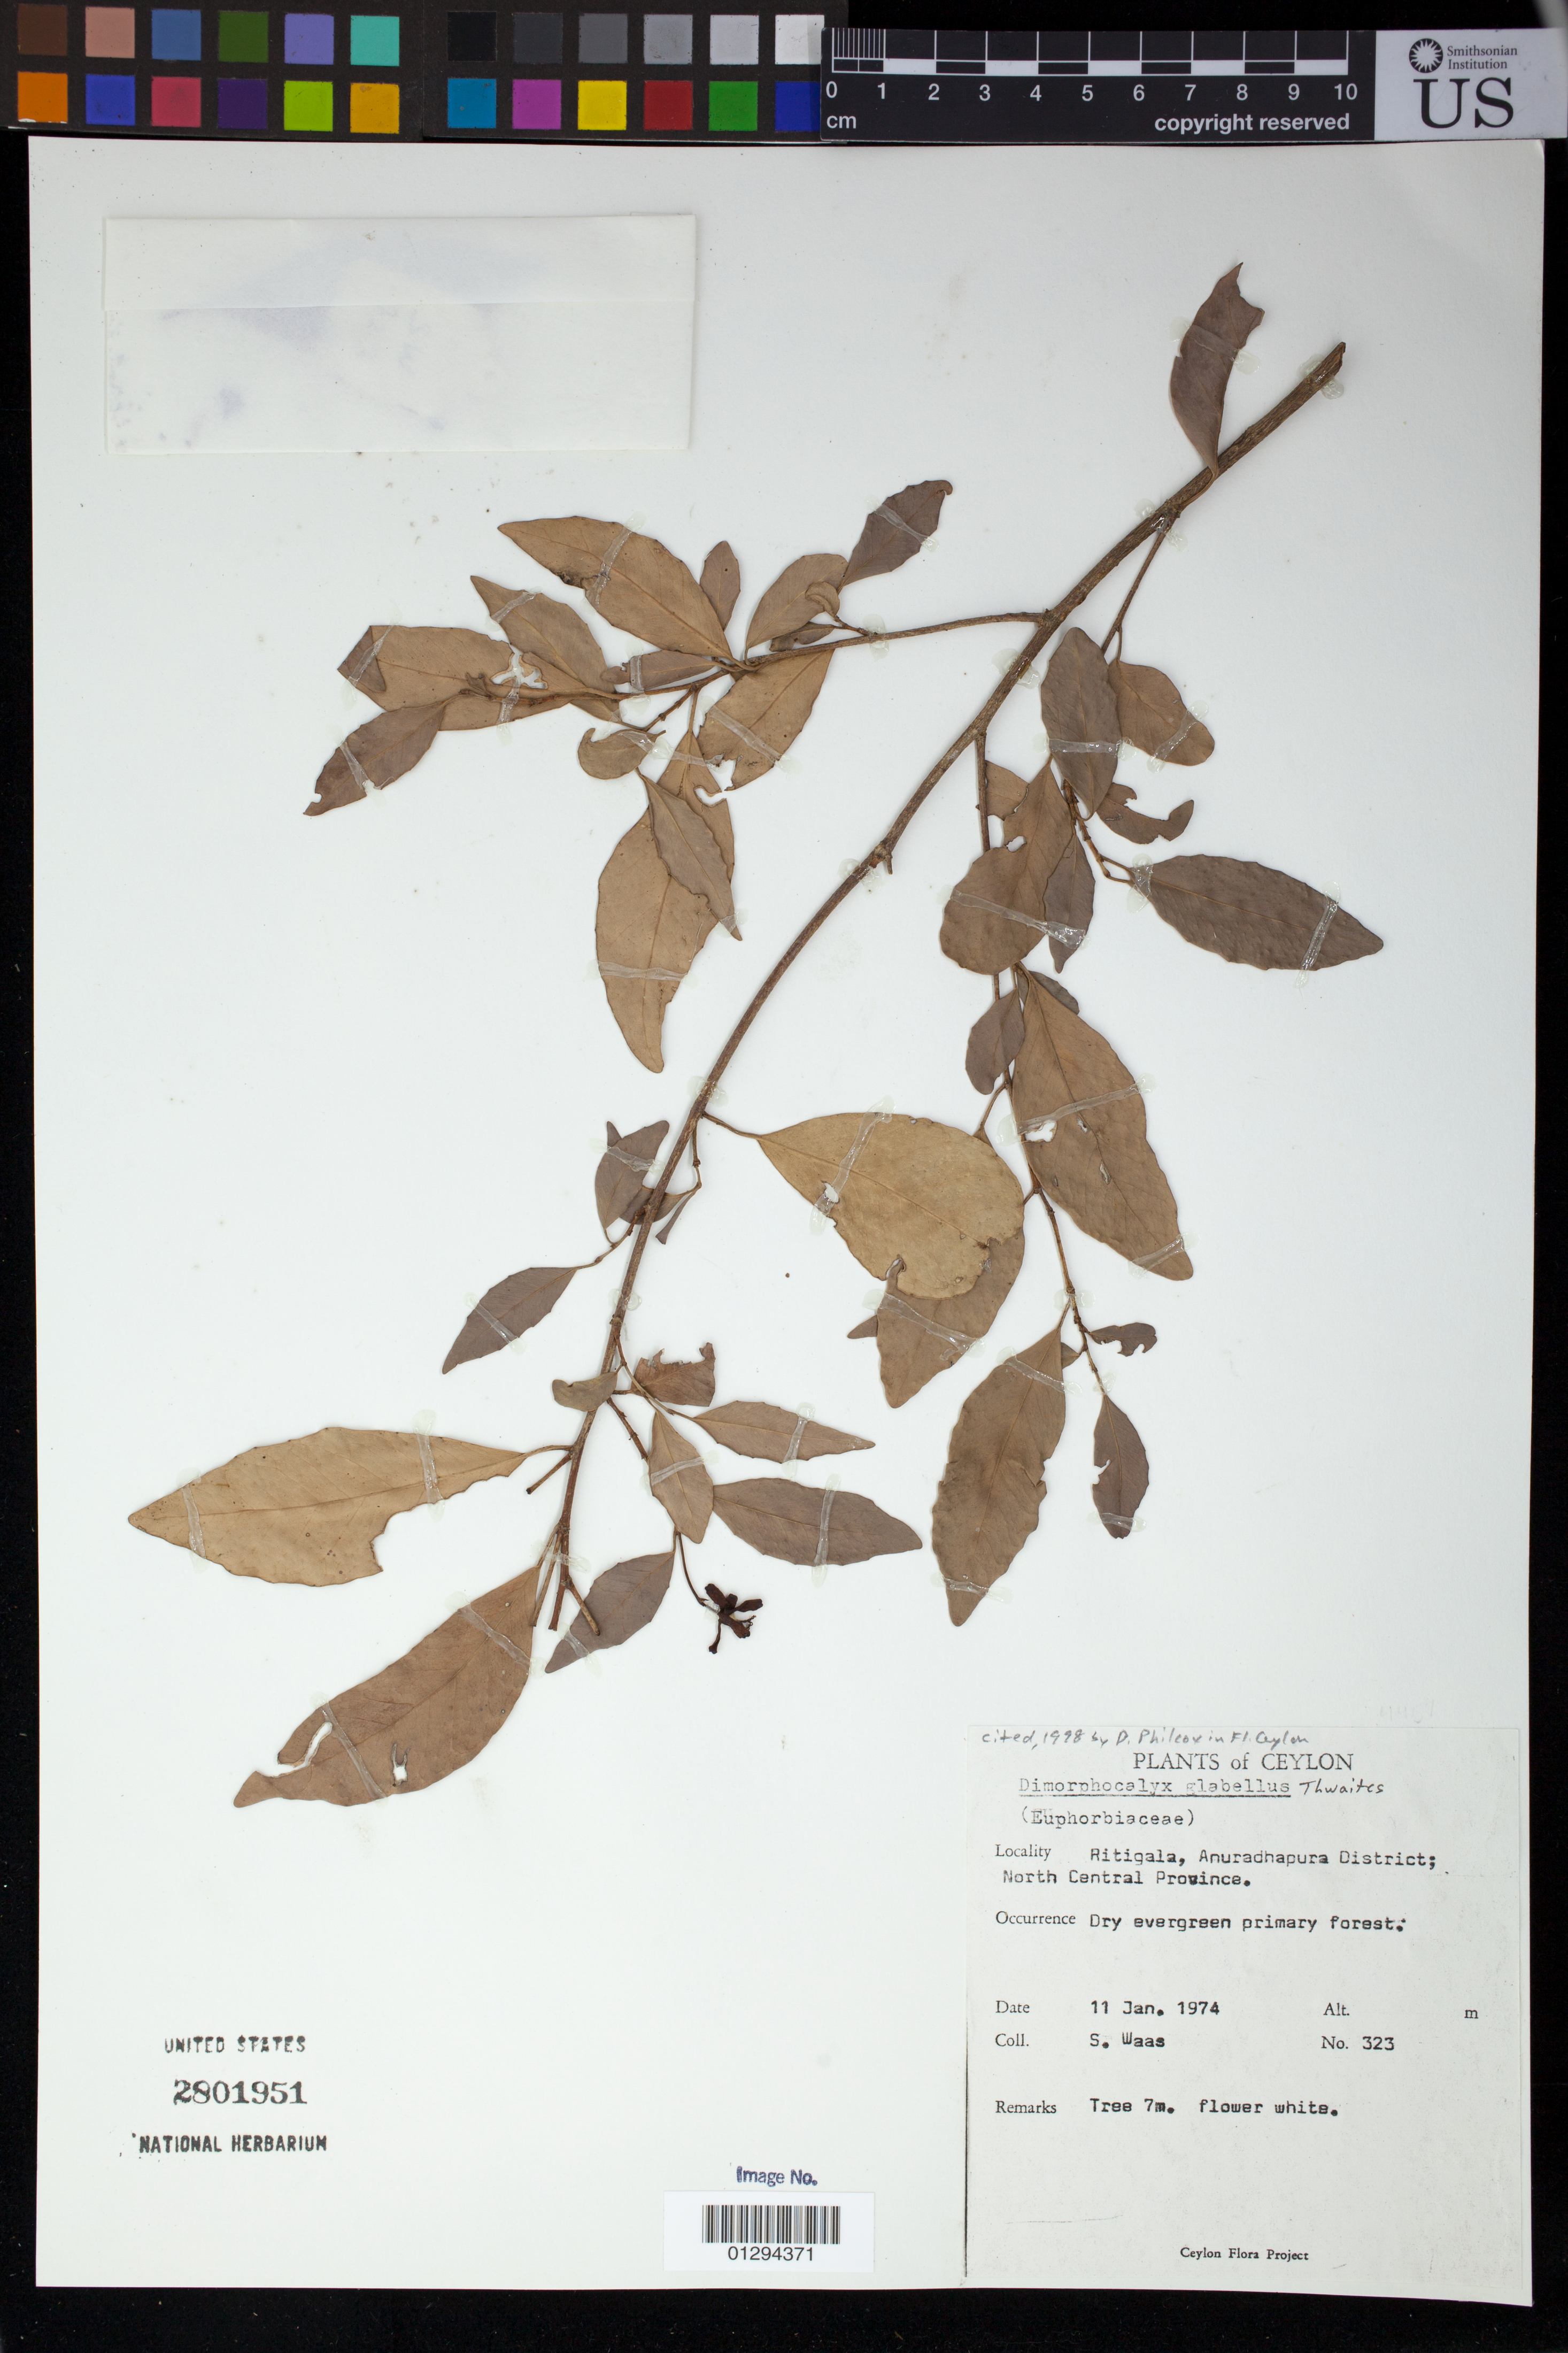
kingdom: Plantae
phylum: Tracheophyta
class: Magnoliopsida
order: Malpighiales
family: Euphorbiaceae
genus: Dimorphocalyx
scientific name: Dimorphocalyx glabellus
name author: Thwaites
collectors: S. Waas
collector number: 323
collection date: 1974-01-11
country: Sri Lanka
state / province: North Central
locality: Ritigala, Anuradhapura District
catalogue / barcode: US 2801951